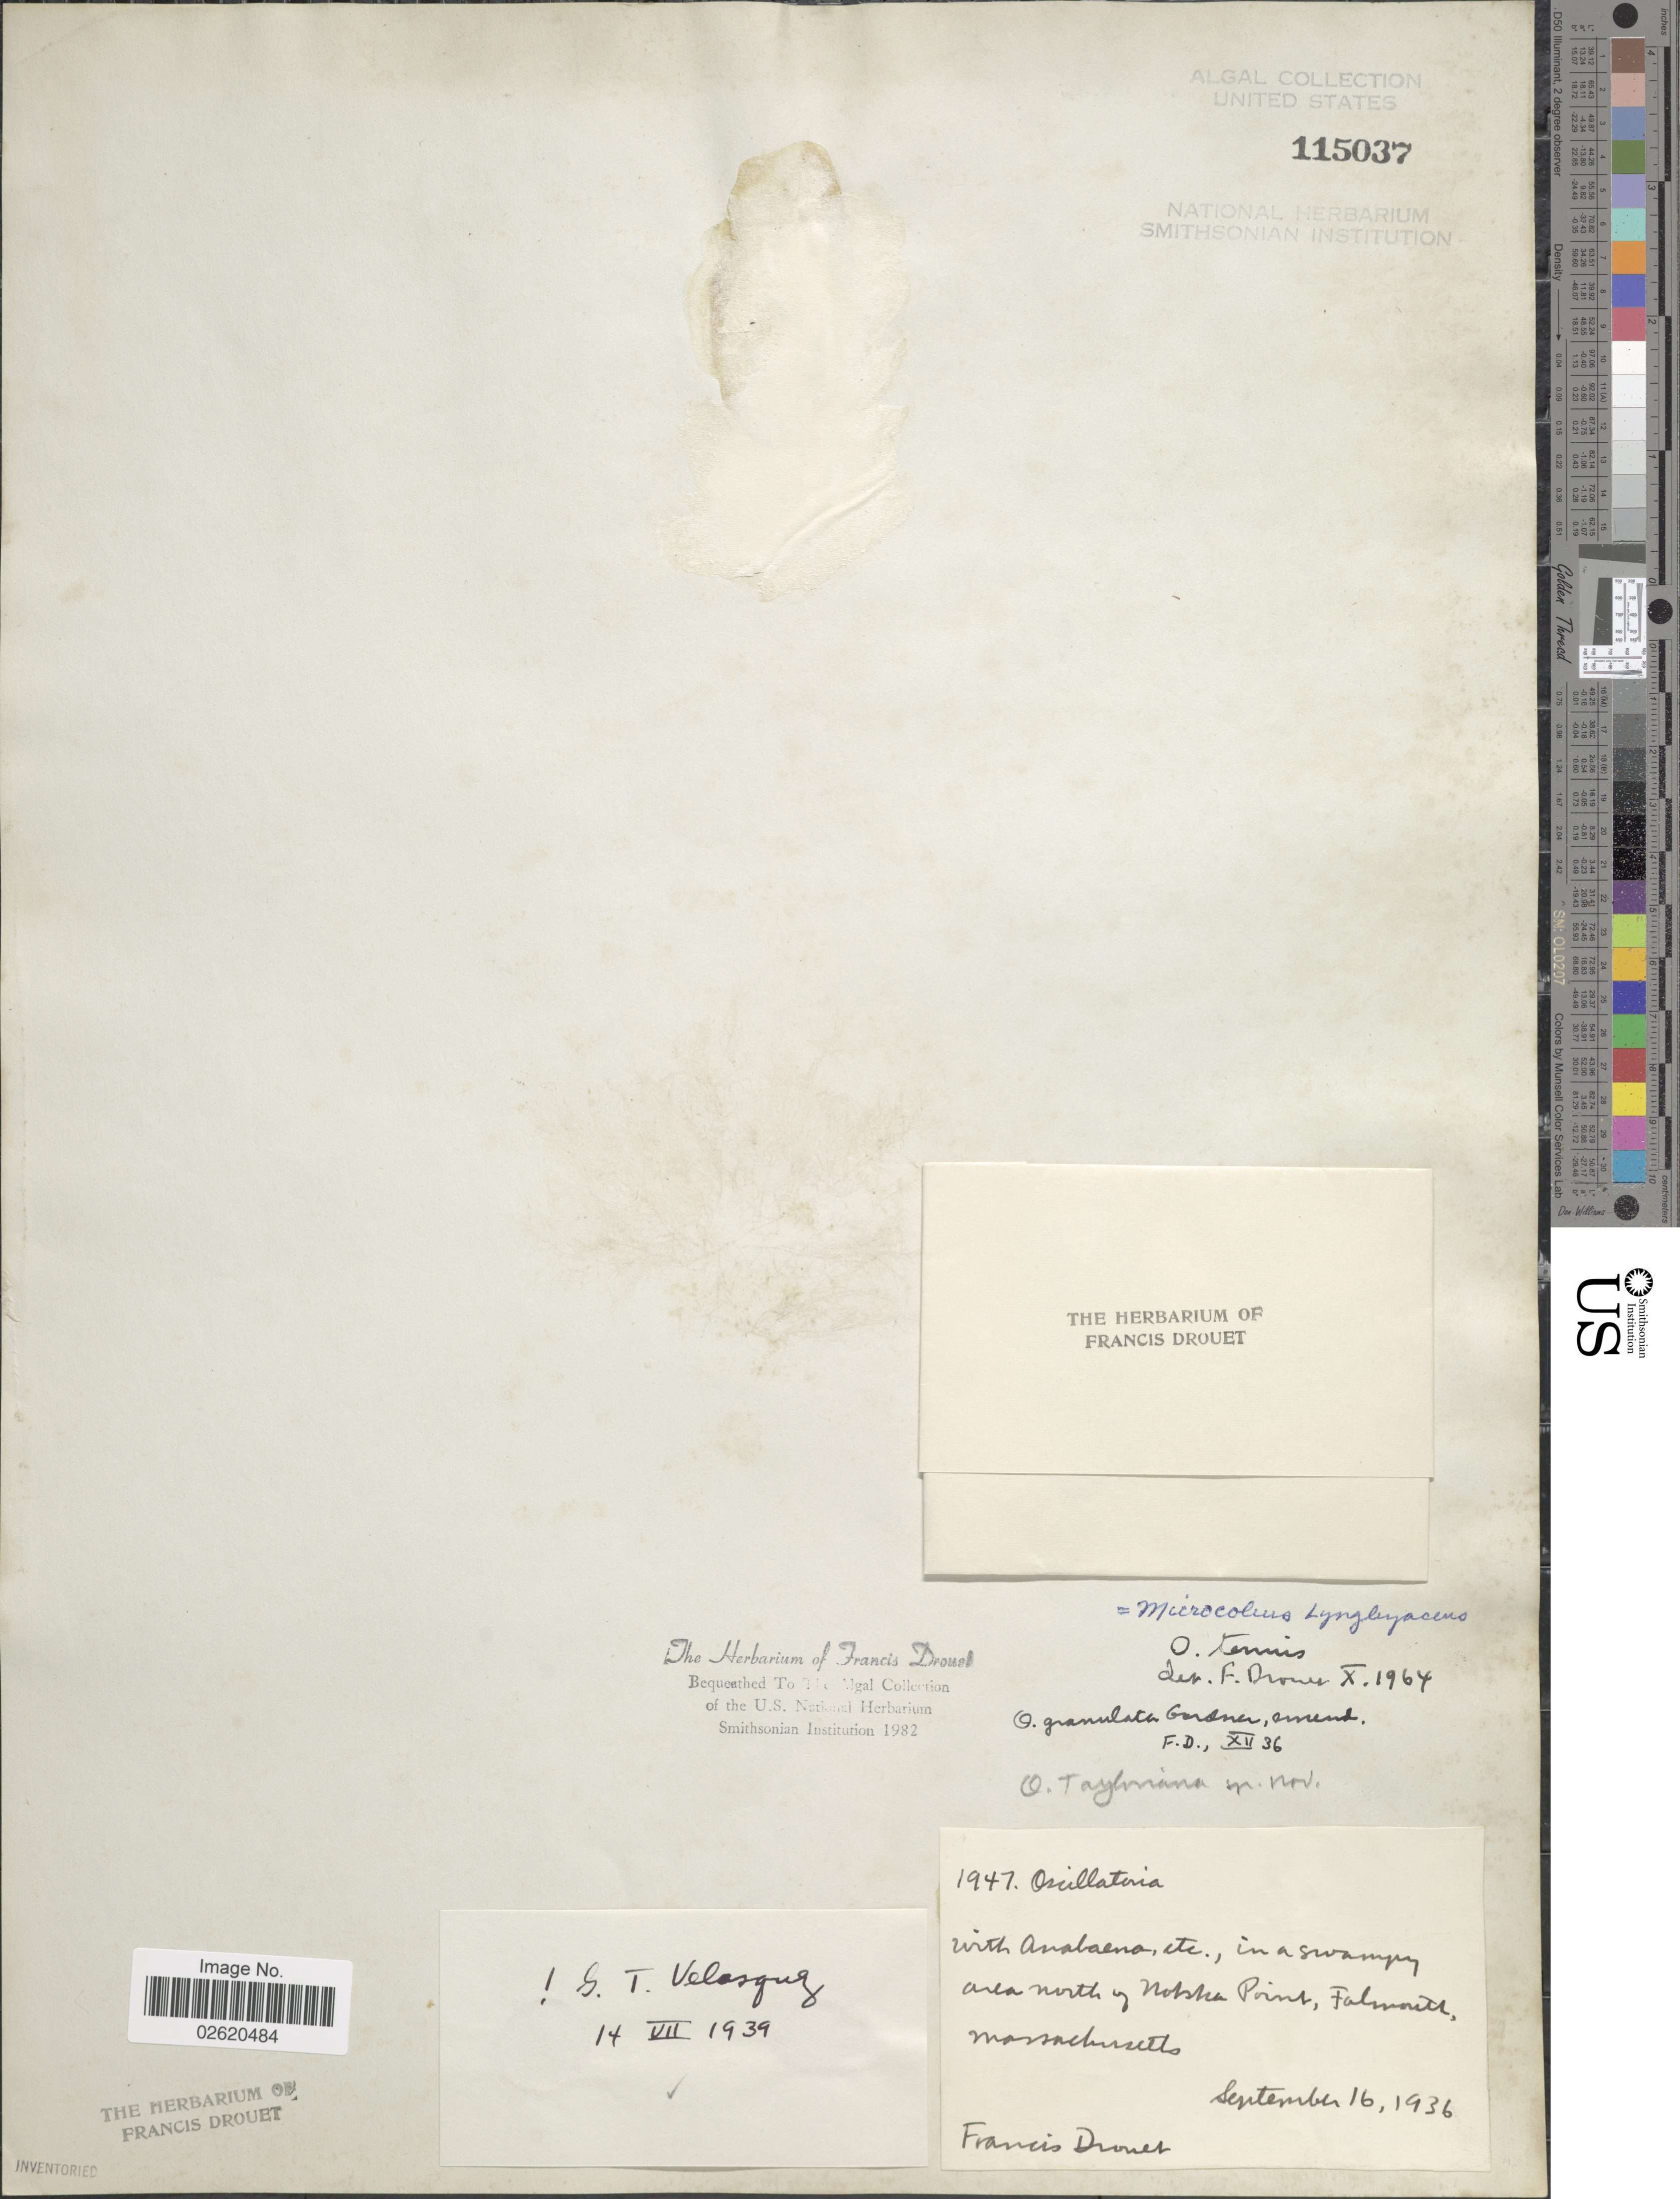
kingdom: Bacteria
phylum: Cyanobacteria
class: Cyanobacteriia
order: Cyanobacteriales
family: Microcoleaceae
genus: Microcoleus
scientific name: Microcoleus lyngbyaceus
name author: Kütz. ex Forti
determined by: Drouet, F. E.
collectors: F. E. Drouet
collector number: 1947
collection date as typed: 16 Sep 1936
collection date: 1936-09-16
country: United States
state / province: Massachusetts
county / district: Barnstable County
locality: Falmouth, Nobska Point area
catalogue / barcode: US 115037